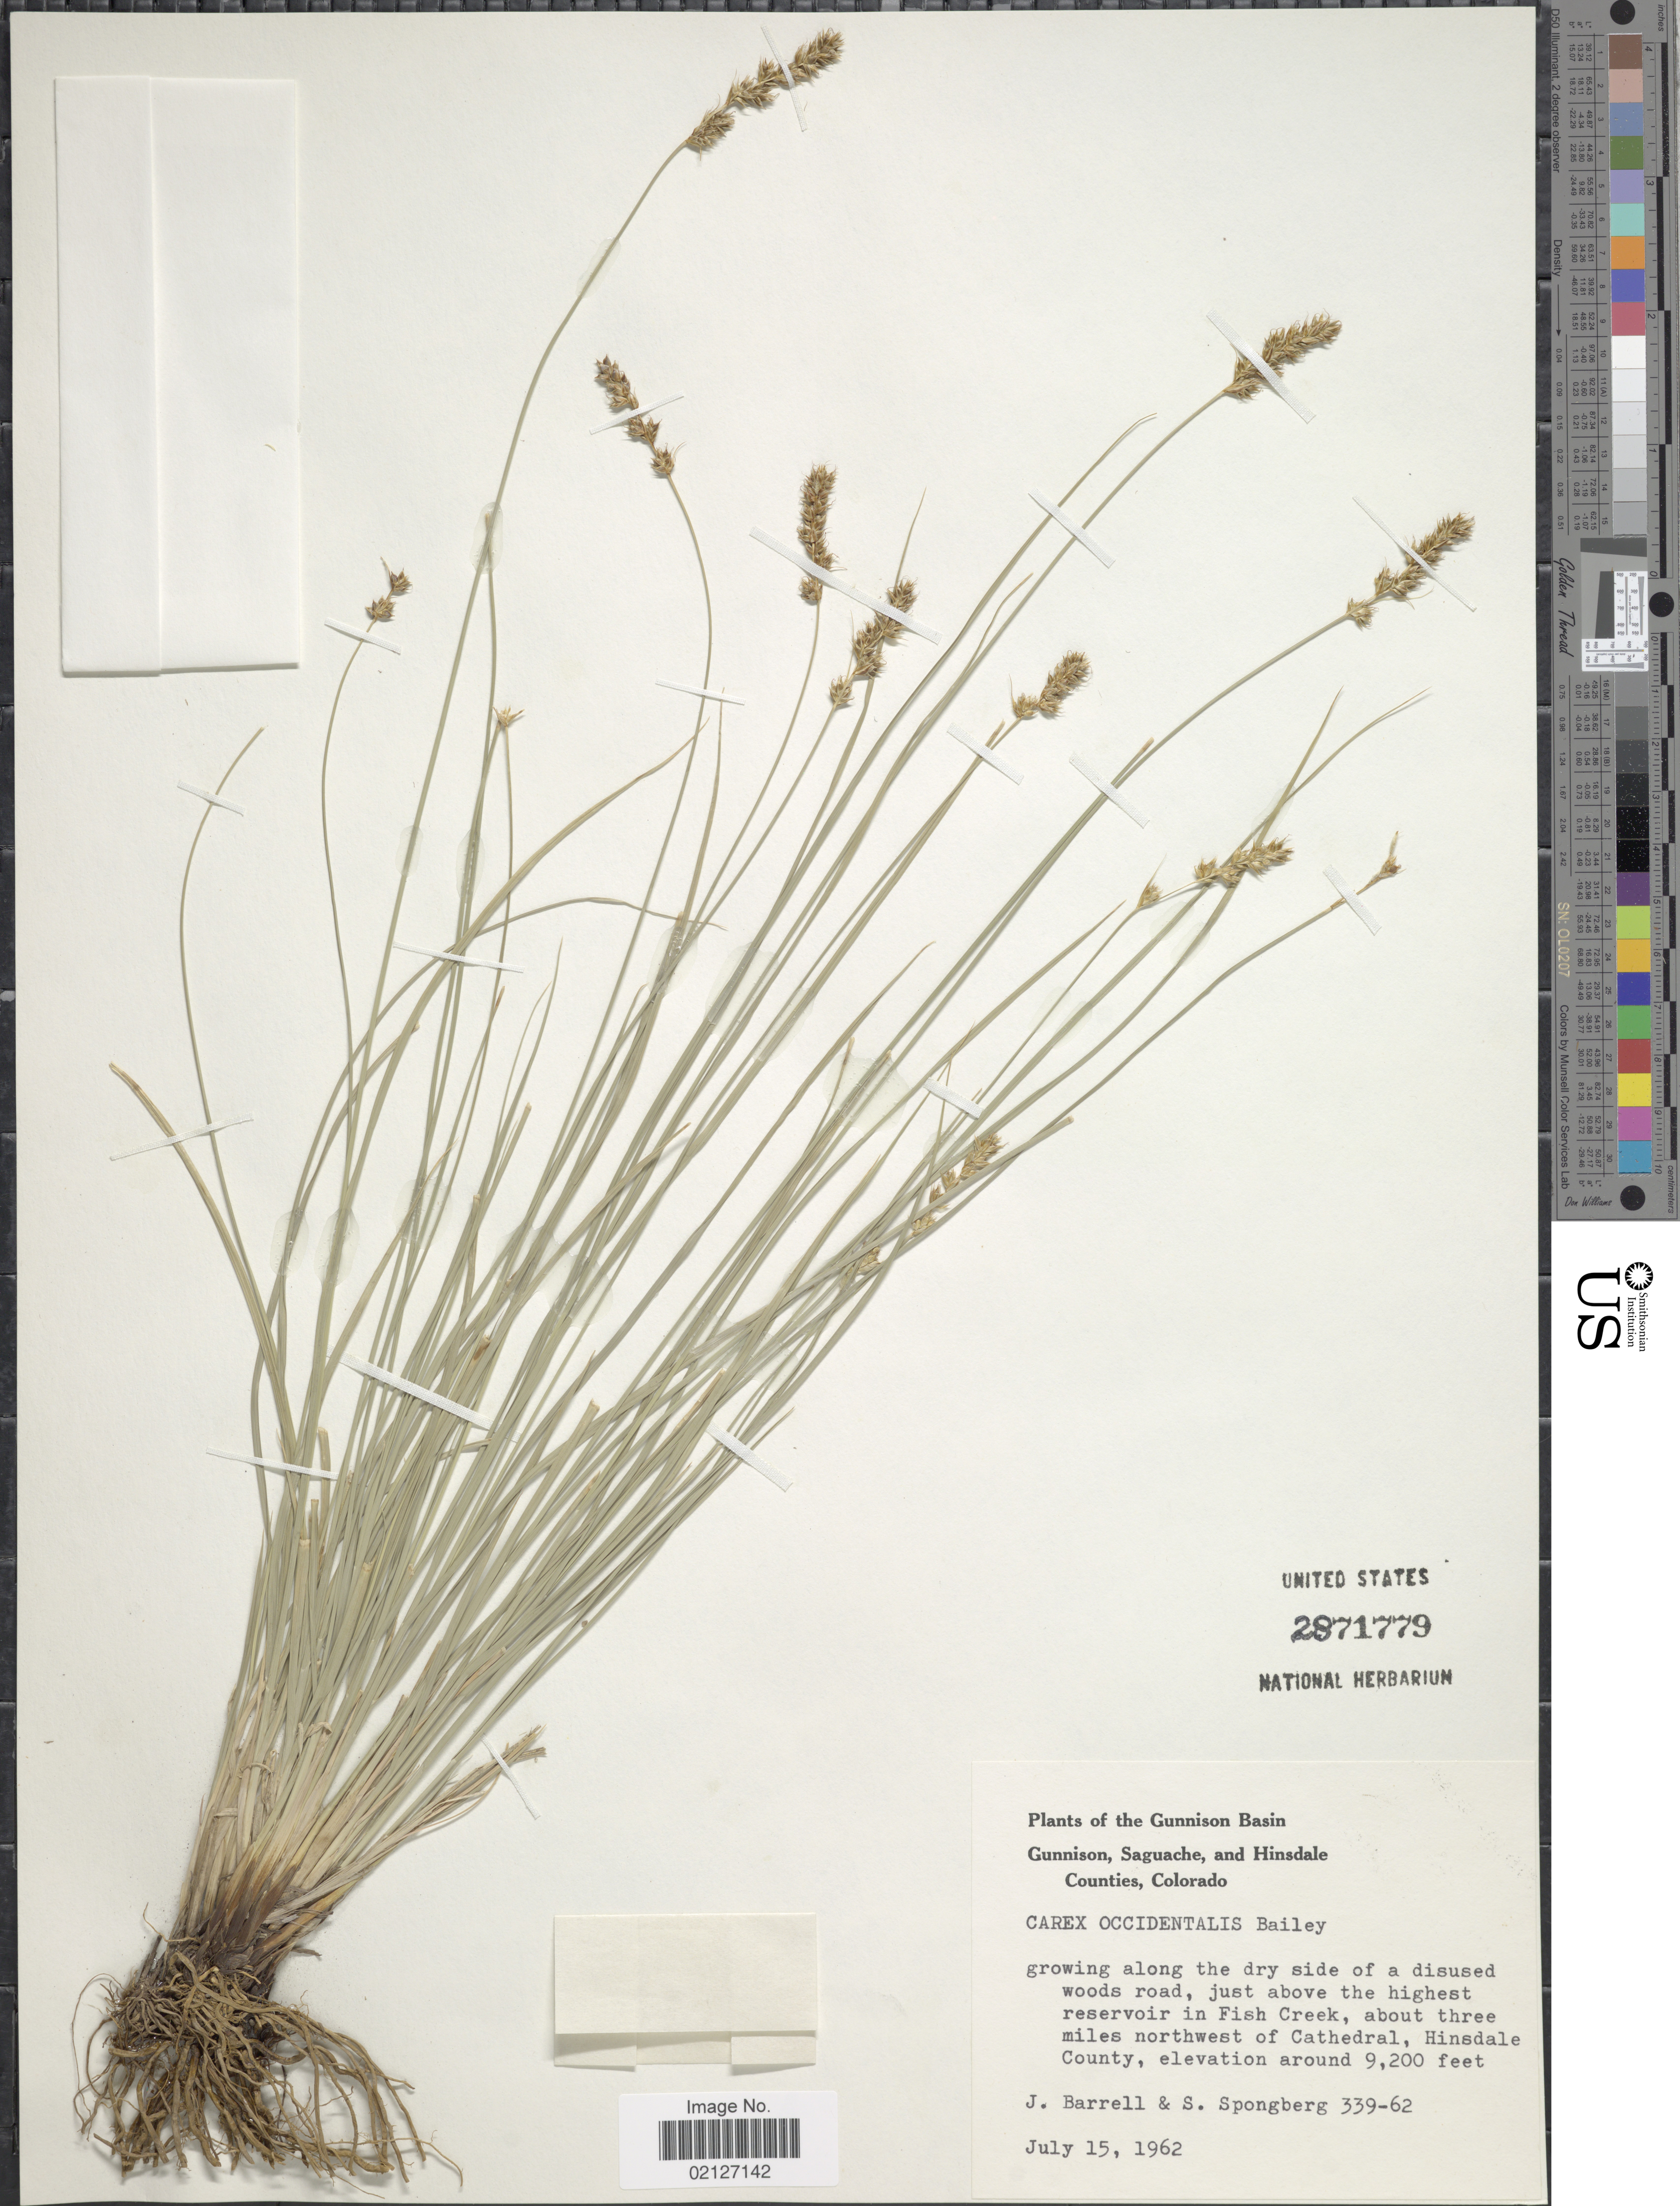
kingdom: Plantae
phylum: Tracheophyta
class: Liliopsida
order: Poales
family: Cyperaceae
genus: Carex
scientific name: Carex occidentalis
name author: L.H. Bailey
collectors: J. Barrell & S. A.Spongberg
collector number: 339-62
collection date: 1962-07-15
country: United States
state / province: Colorado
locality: Gunnison Basin, Gunnison, Saguache, and Hinsdale Counties, growing along the dry side of a disused woods road, just above the highest reservoir in Fish Creek, about three miles northwest of Cathedral, Hinsdale County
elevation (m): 2804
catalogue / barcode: US 2871779